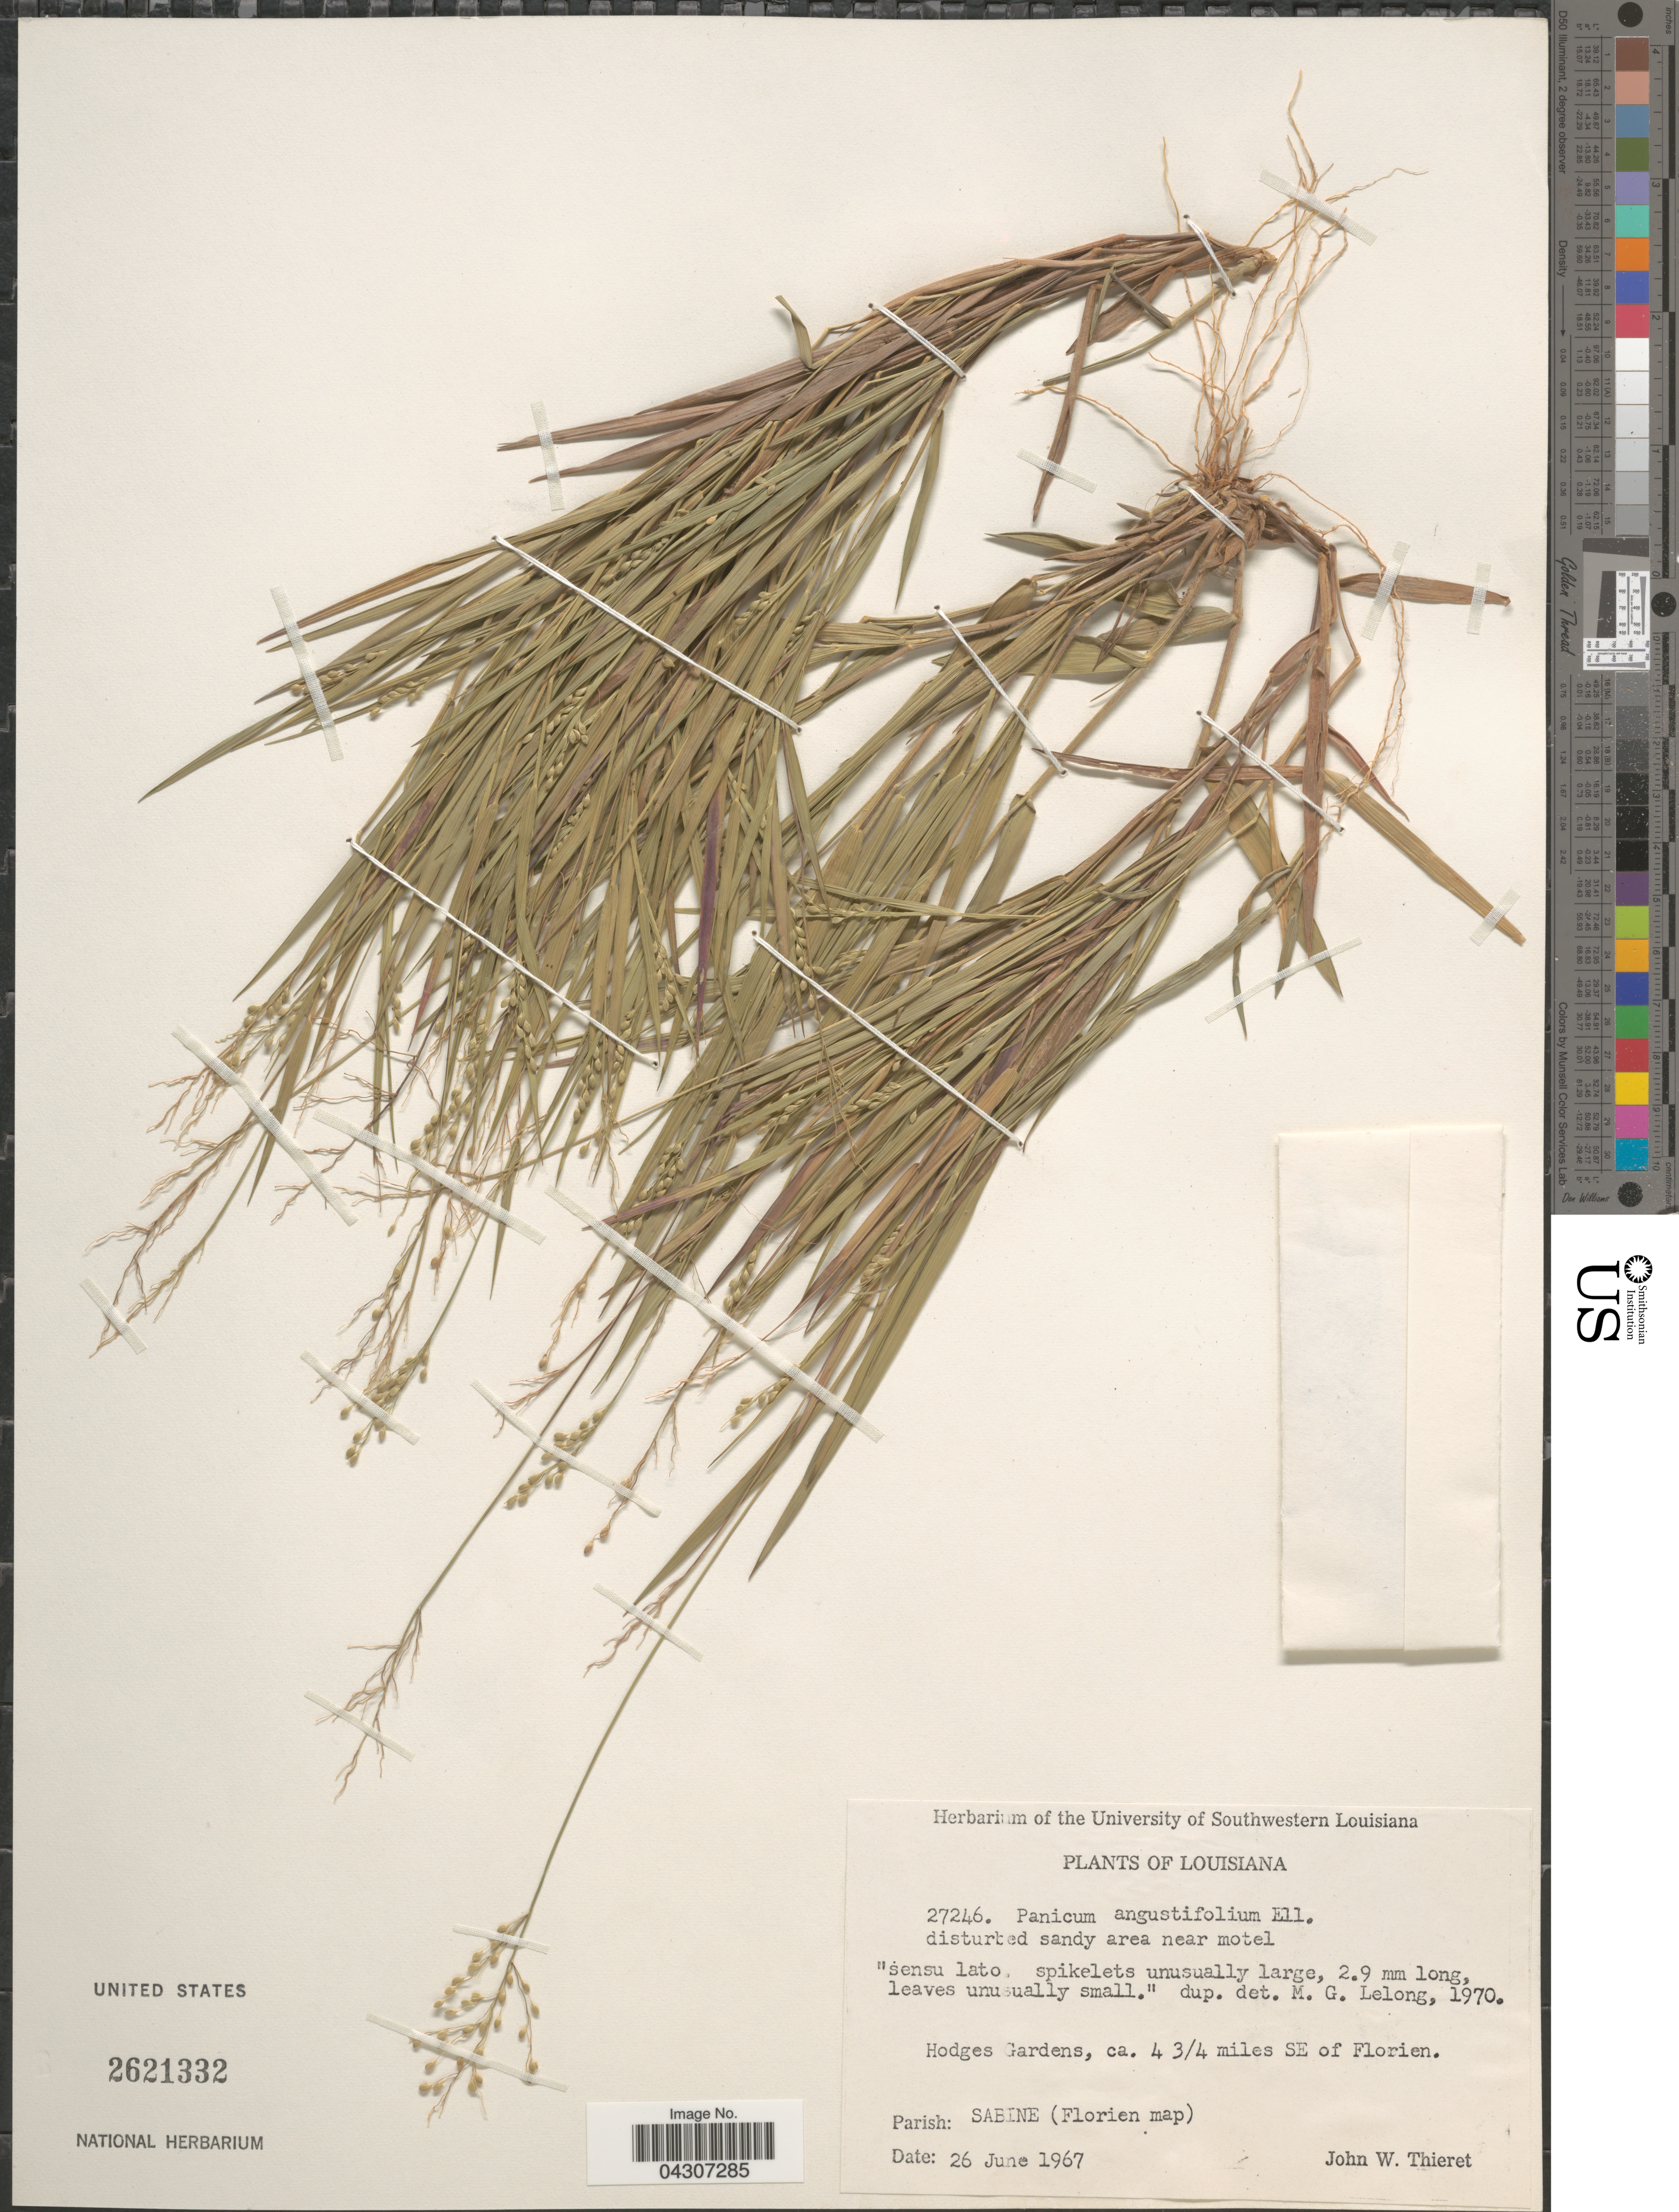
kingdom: Plantae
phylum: Tracheophyta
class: Liliopsida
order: Poales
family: Poaceae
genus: Dichanthelium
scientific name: Dichanthelium aciculare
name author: (Desv. ex Poir.) Gould & C.A. Clark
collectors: J. W. Thieret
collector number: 27246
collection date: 1967-06-26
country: United States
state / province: Louisiana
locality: Hodges Gardens, ca. 4 ¾ miles SE of Florien. Parish: Sabine (Florien map).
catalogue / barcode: US 2621332